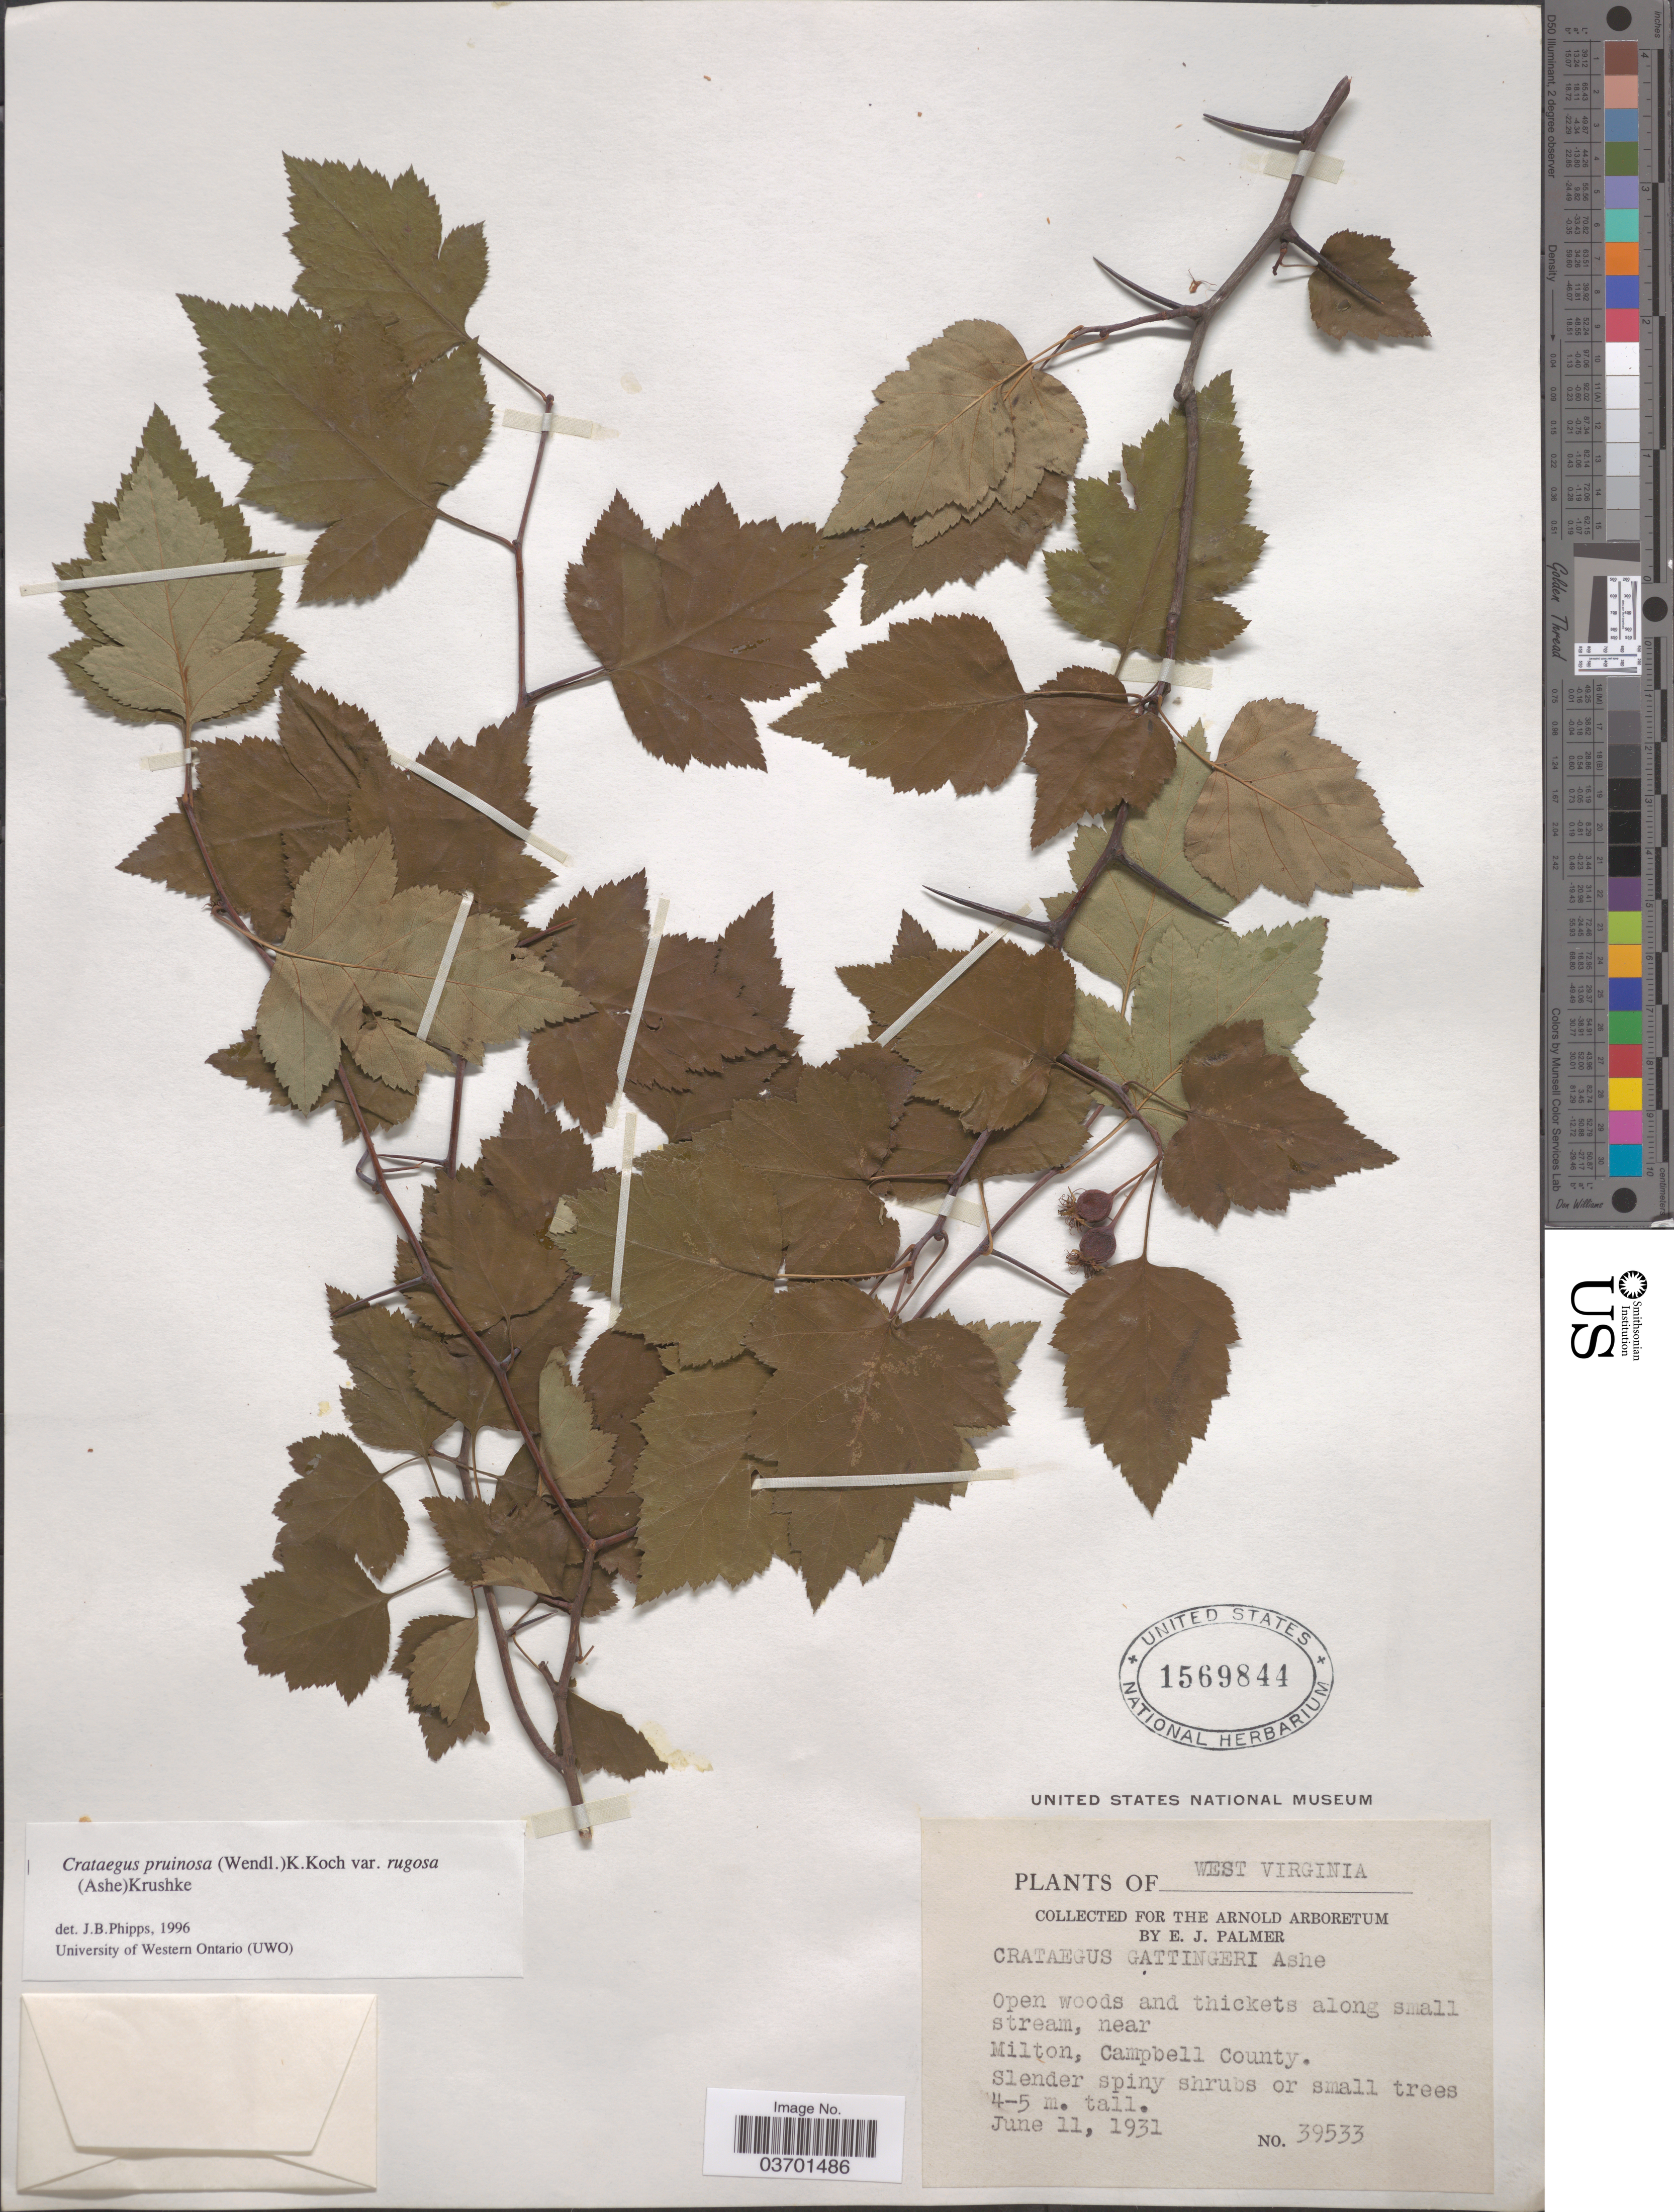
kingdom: Plantae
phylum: Tracheophyta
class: Magnoliopsida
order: Rosales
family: Rosaceae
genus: Crataegus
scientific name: Crataegus pruinosa var. rugosa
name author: (Ashe) Kruschke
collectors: E. J. Palmer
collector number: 39533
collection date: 1931-06-11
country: United States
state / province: Virginia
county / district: Campbell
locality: Along small stream near Milton, Campbell County.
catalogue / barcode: US 1569844